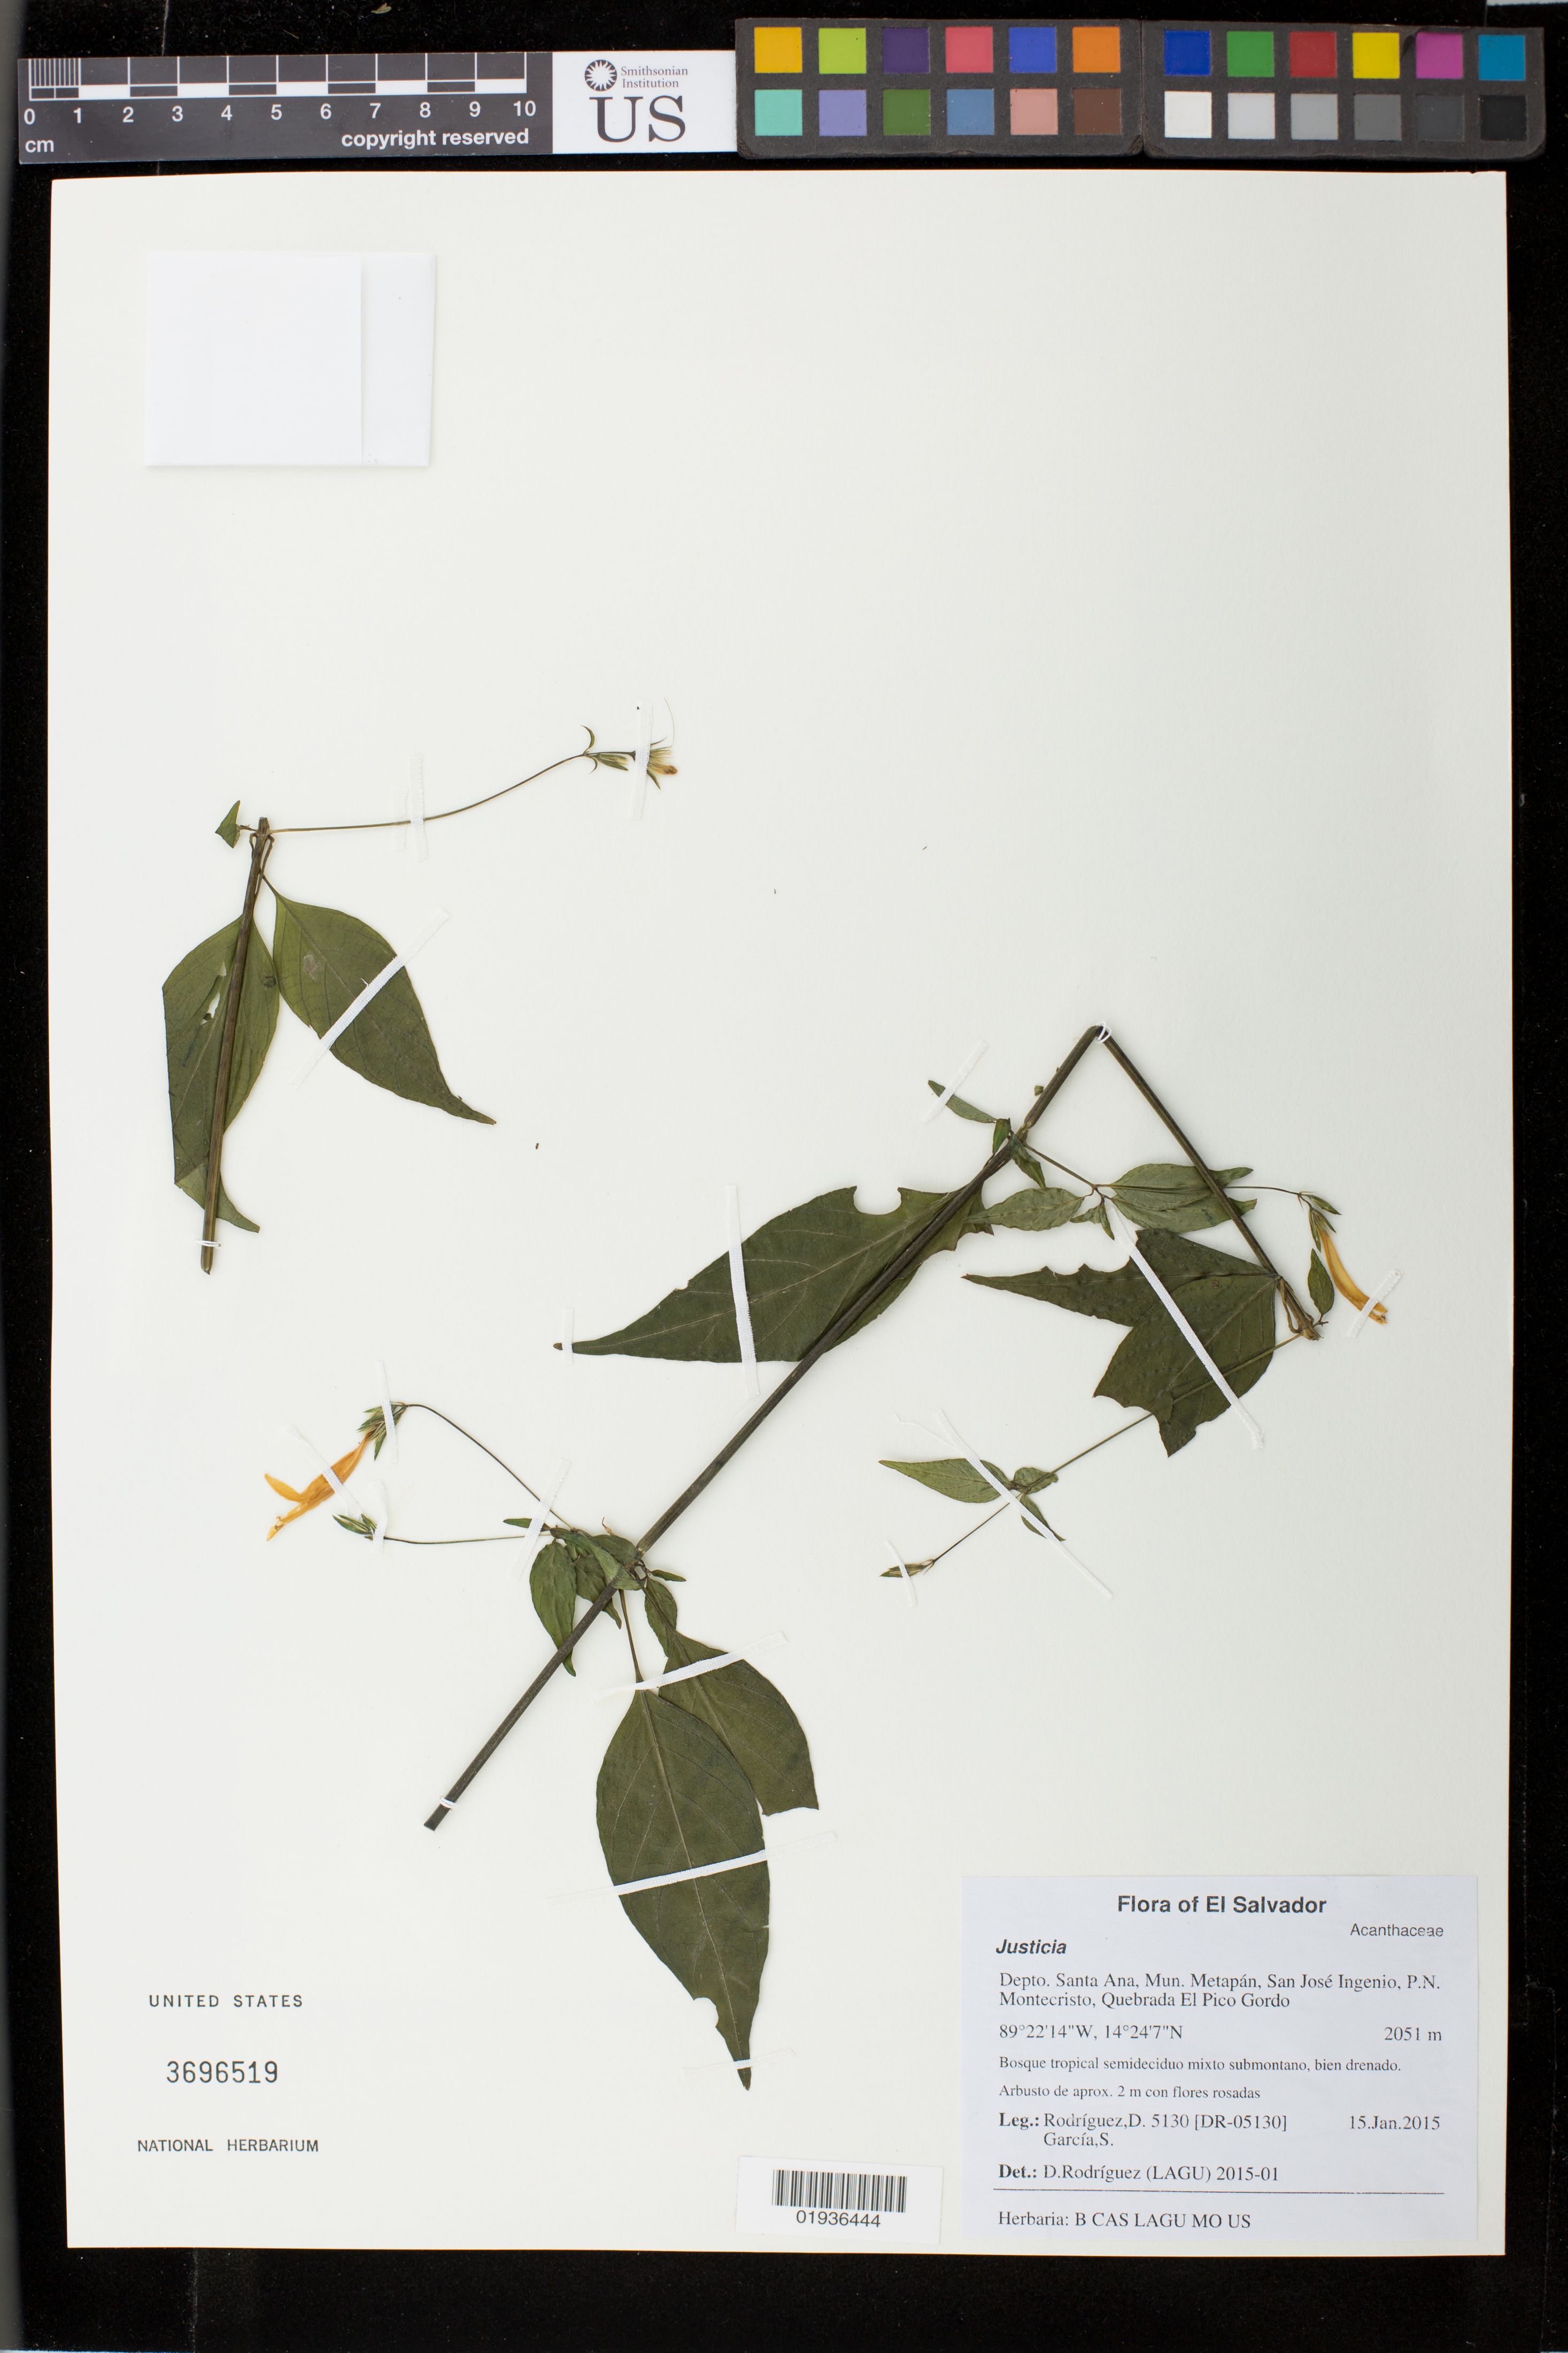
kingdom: Plantae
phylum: Tracheophyta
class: Magnoliopsida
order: Lamiales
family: Acanthaceae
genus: Justicia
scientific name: Justicia sp.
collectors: D. Rodriguez & S. Garcia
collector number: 5130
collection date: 2015-01-15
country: El Salvador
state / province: Santa Ana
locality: Depto. Santa Ana, Mun. Metapán, San José Ingenio, P.N. Montecristo, Quebrada El Pico Gordo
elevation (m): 2051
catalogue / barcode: US 3696519